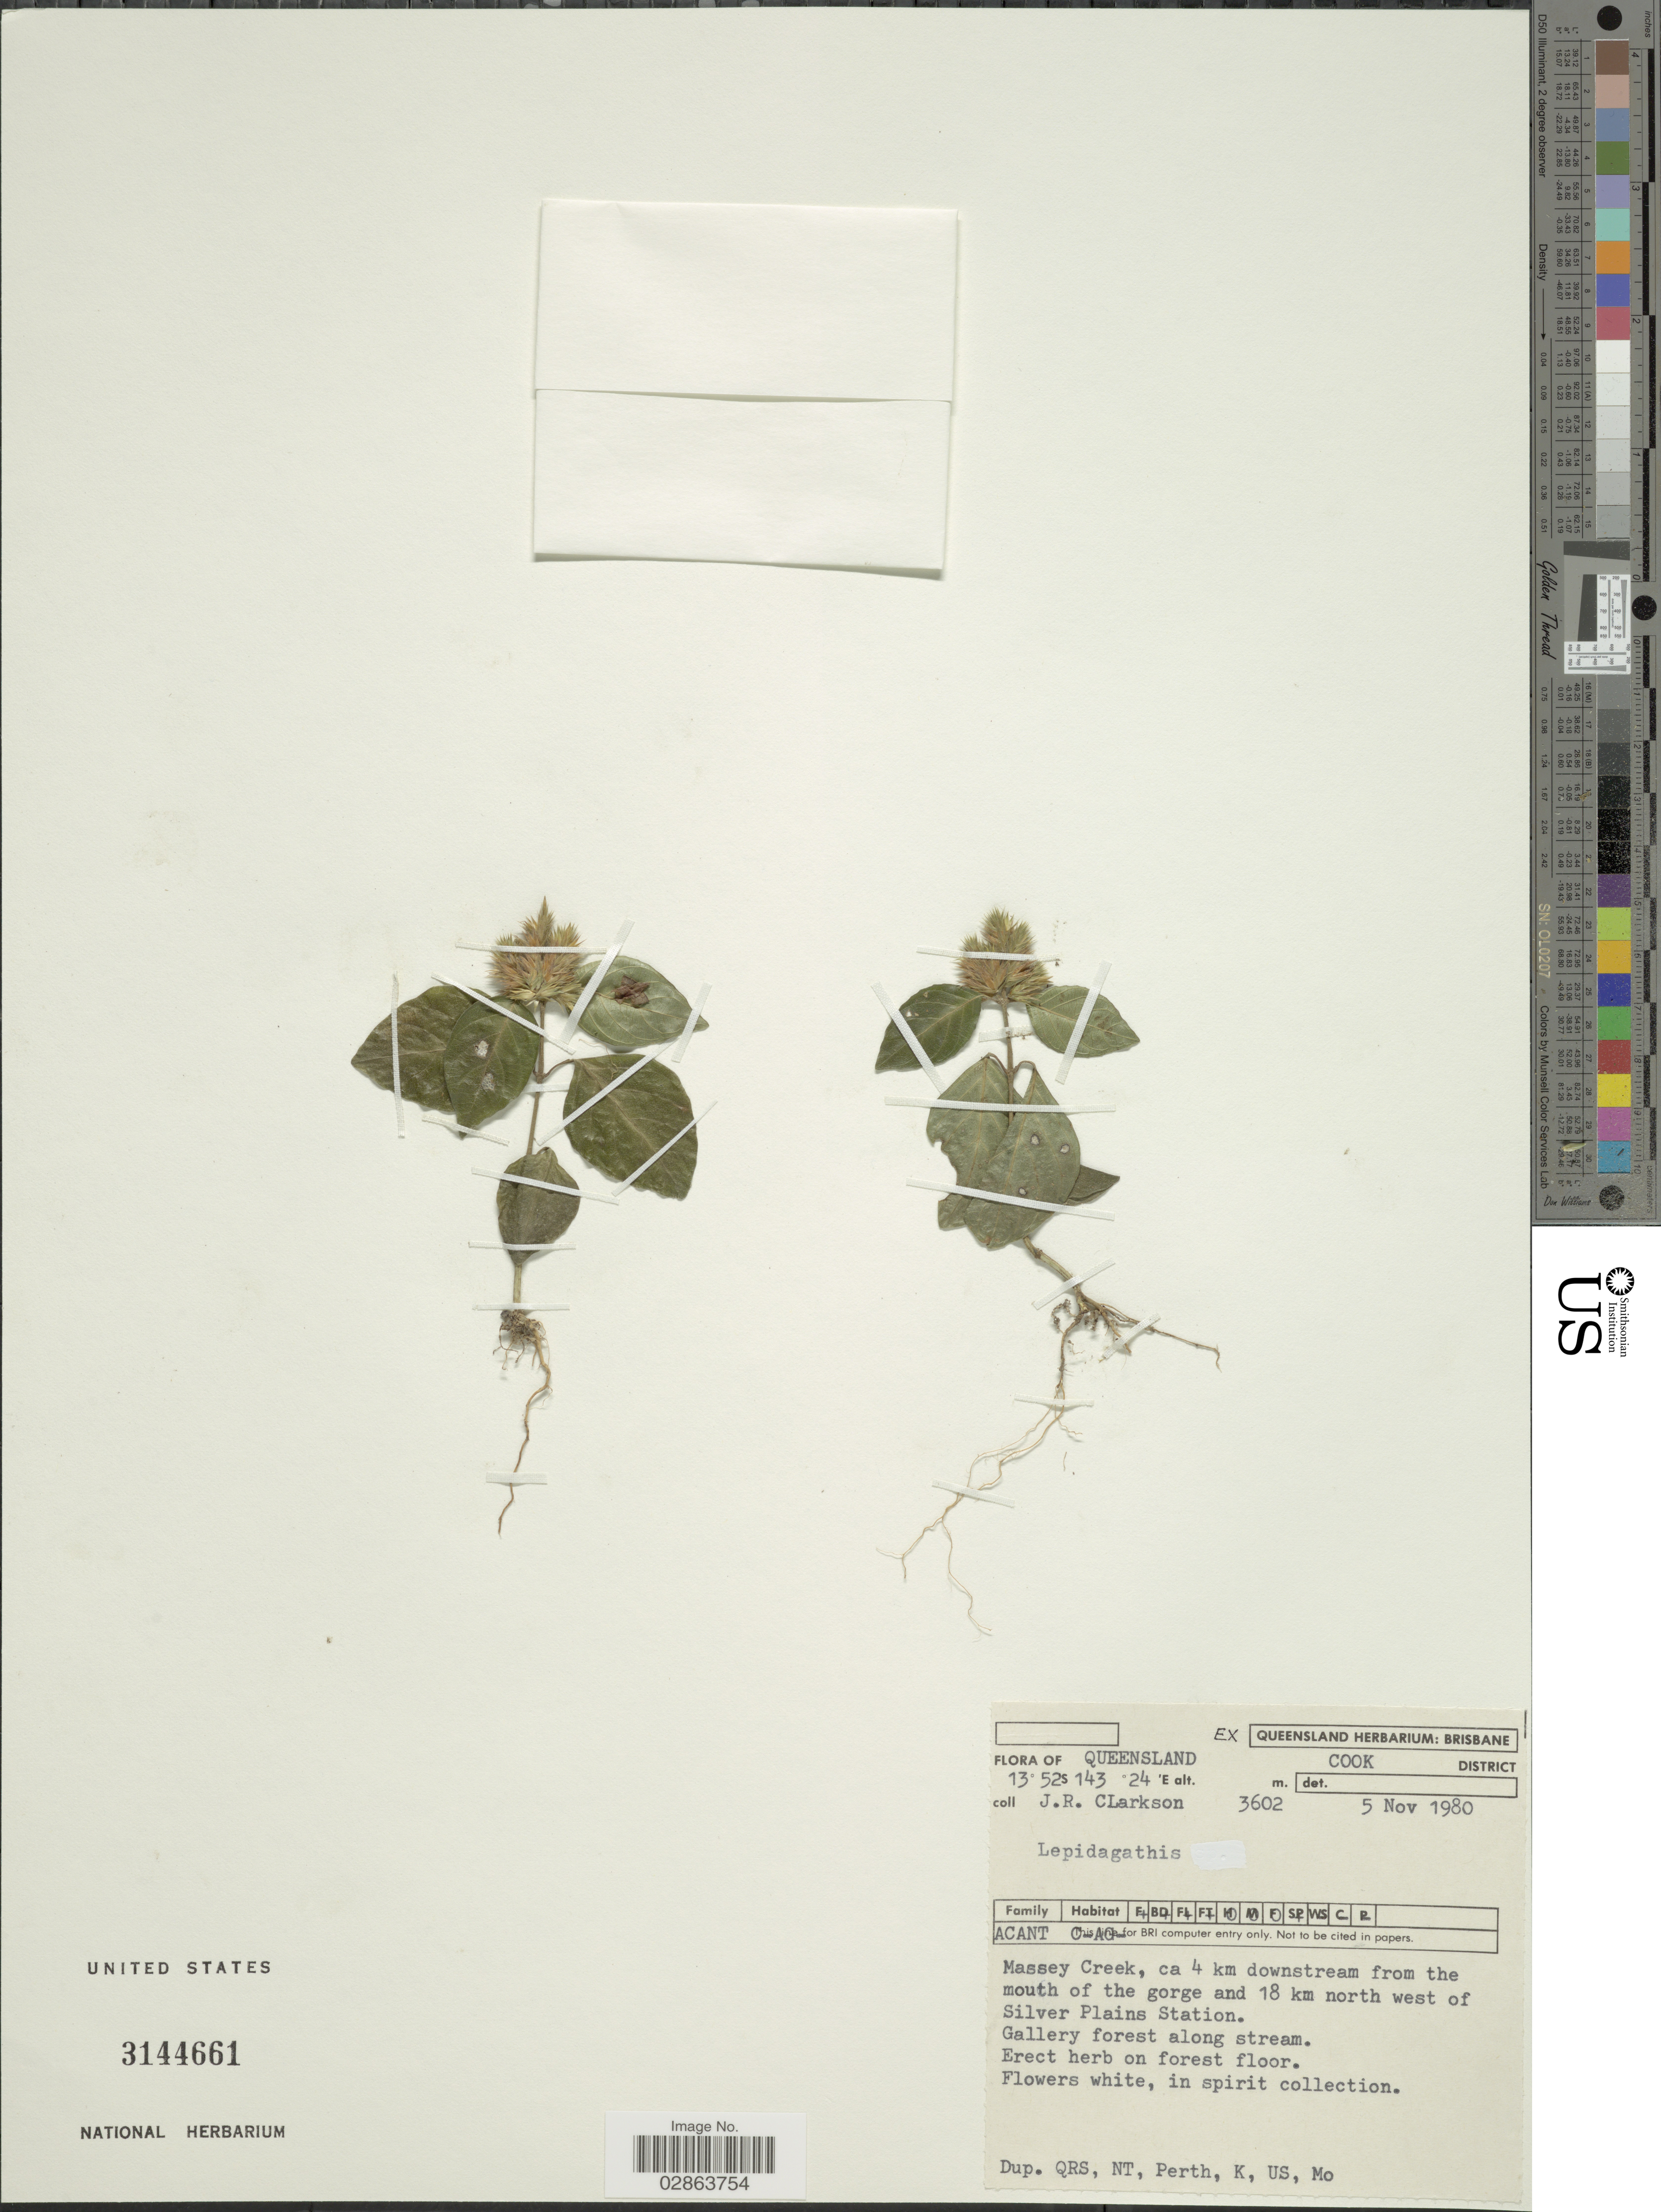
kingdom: Plantae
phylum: Tracheophyta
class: Magnoliopsida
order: Lamiales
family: Acanthaceae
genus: Lepidagathis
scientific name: Lepidagathis sp.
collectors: J. Clarkson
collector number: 3602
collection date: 1980-11-05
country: Australia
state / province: Queensland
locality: Cook District, Massey Creek, ca 4 km downstream from the mouth of the gorge and 18 km north west of Silver Plains Station.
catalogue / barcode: US 3144661